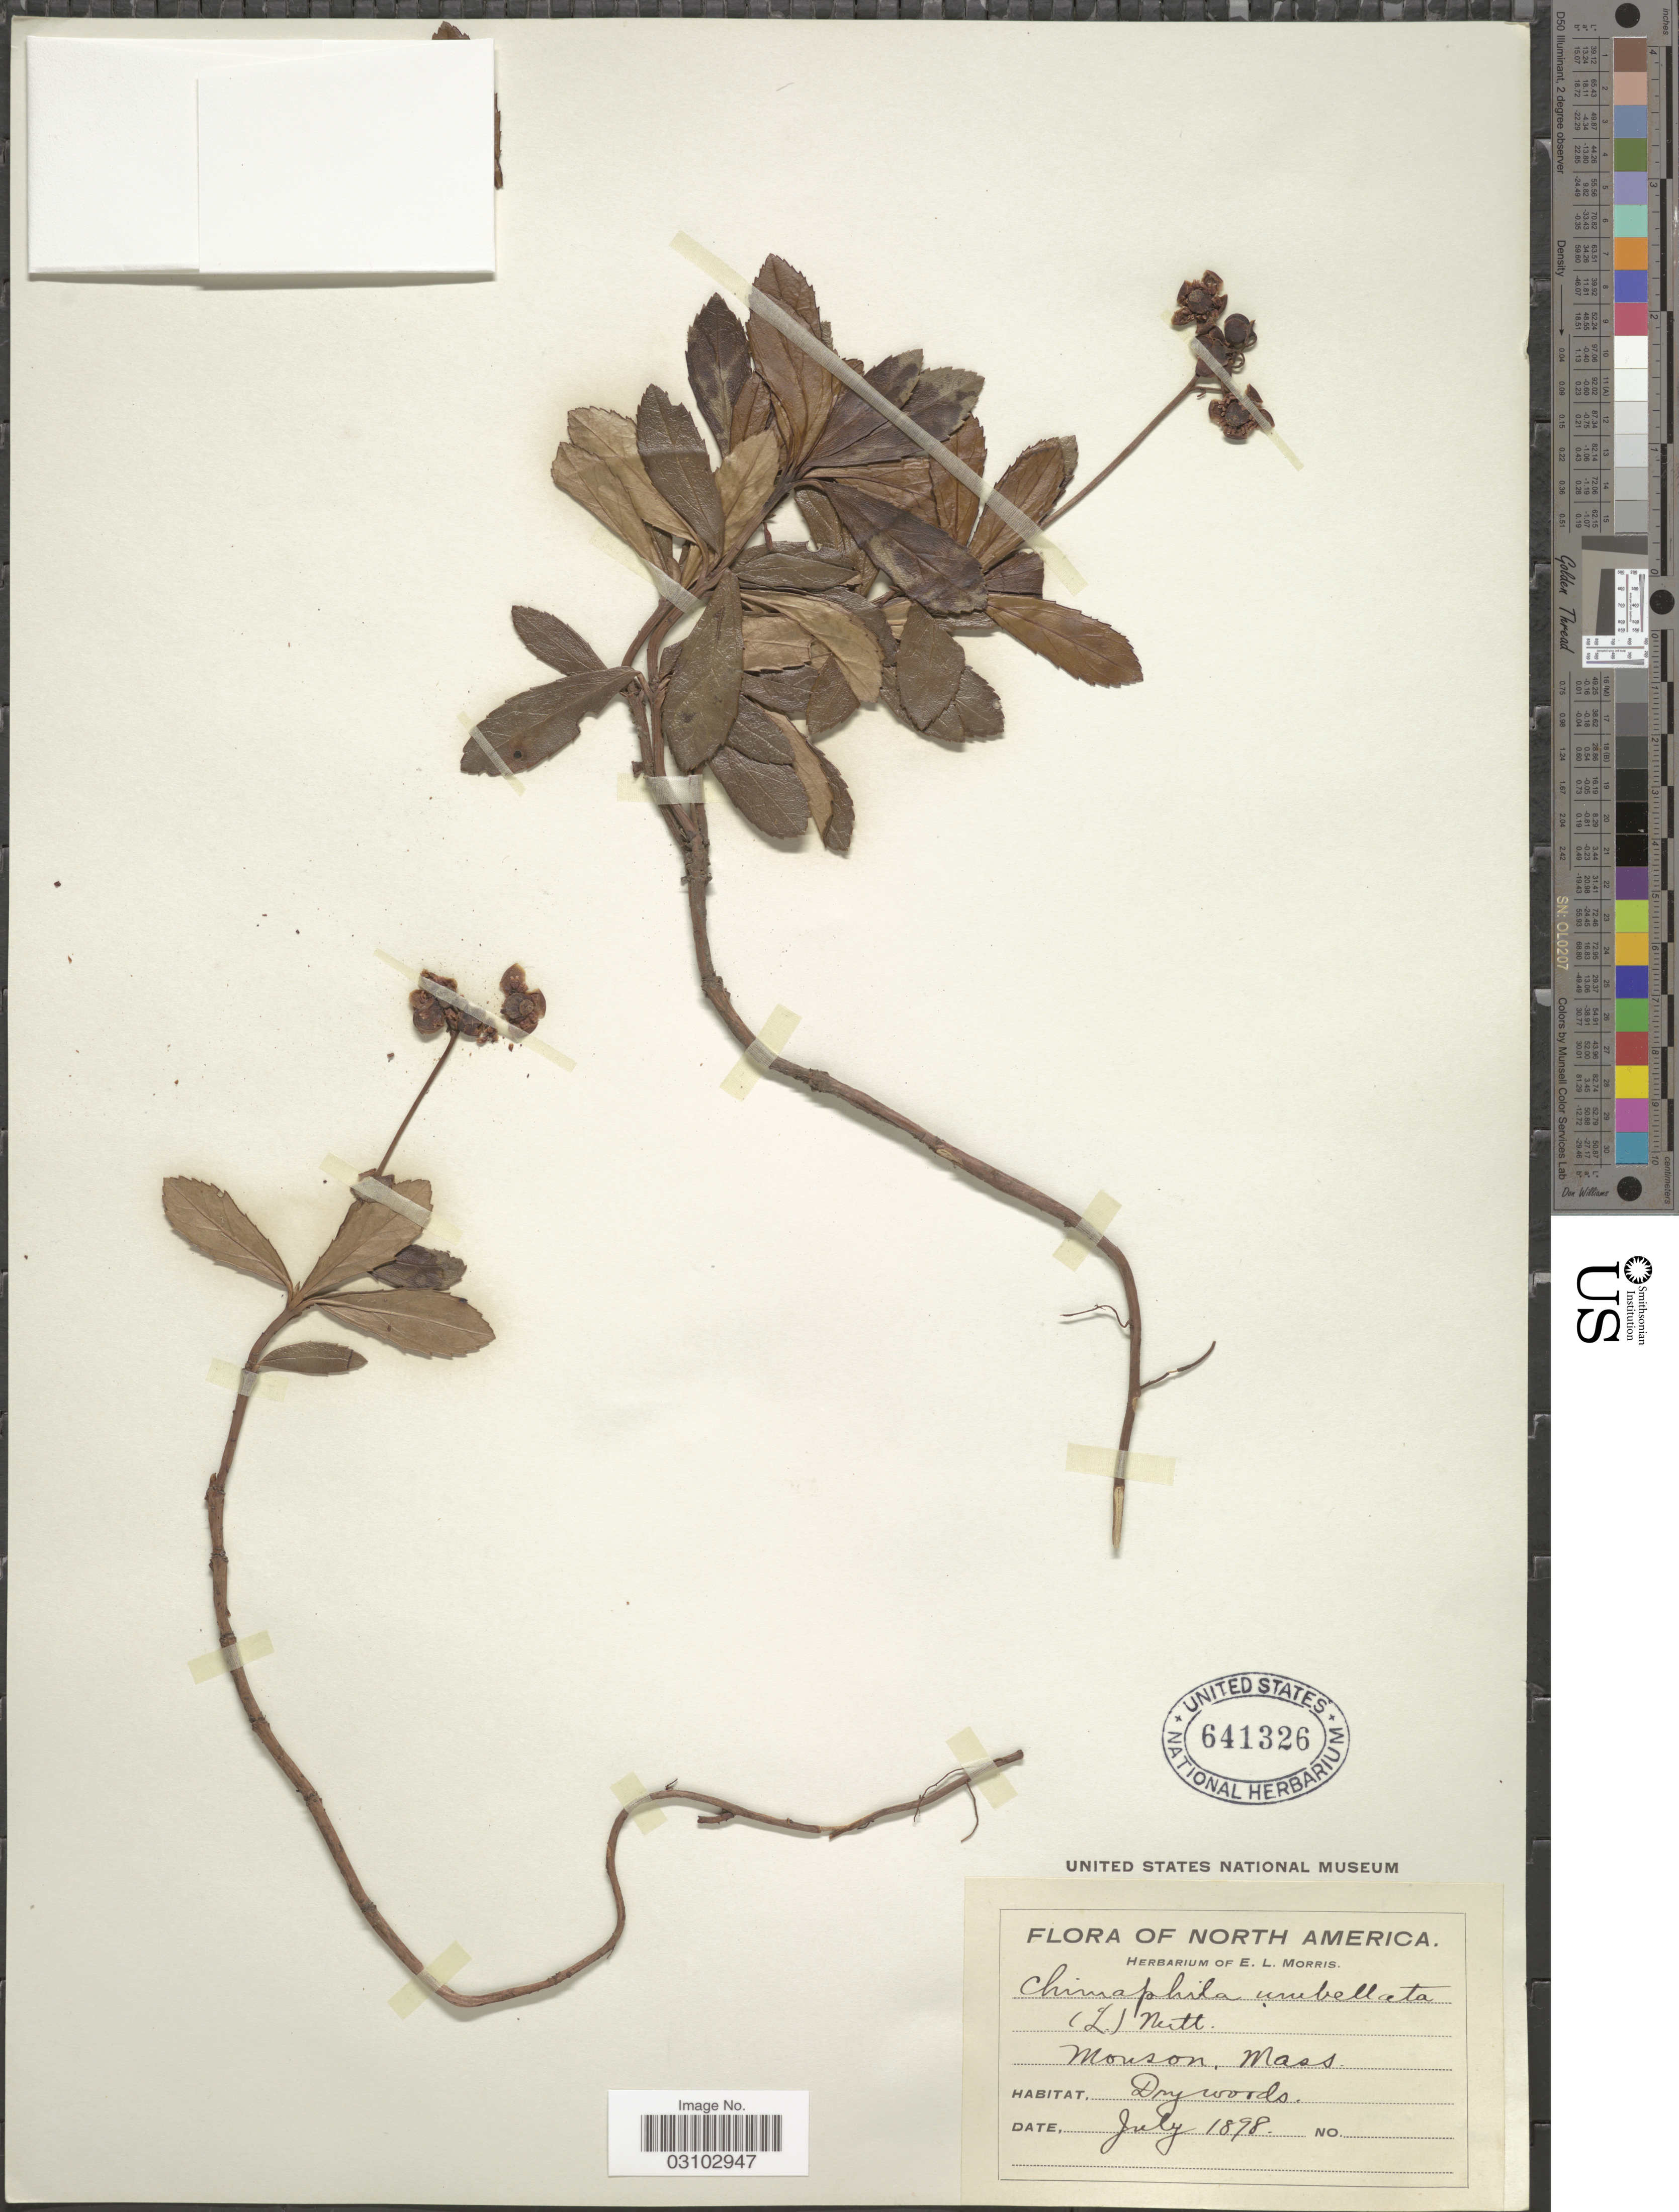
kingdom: Plantae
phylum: Tracheophyta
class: Magnoliopsida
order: Ericales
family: Ericaceae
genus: Chimaphila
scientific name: Chimaphila umbellata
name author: (L.) W.P.C. Barton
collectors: ex herb. Of E. L. Morris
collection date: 1898-07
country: United States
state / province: Massachusetts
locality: Monson.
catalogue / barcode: US 641326